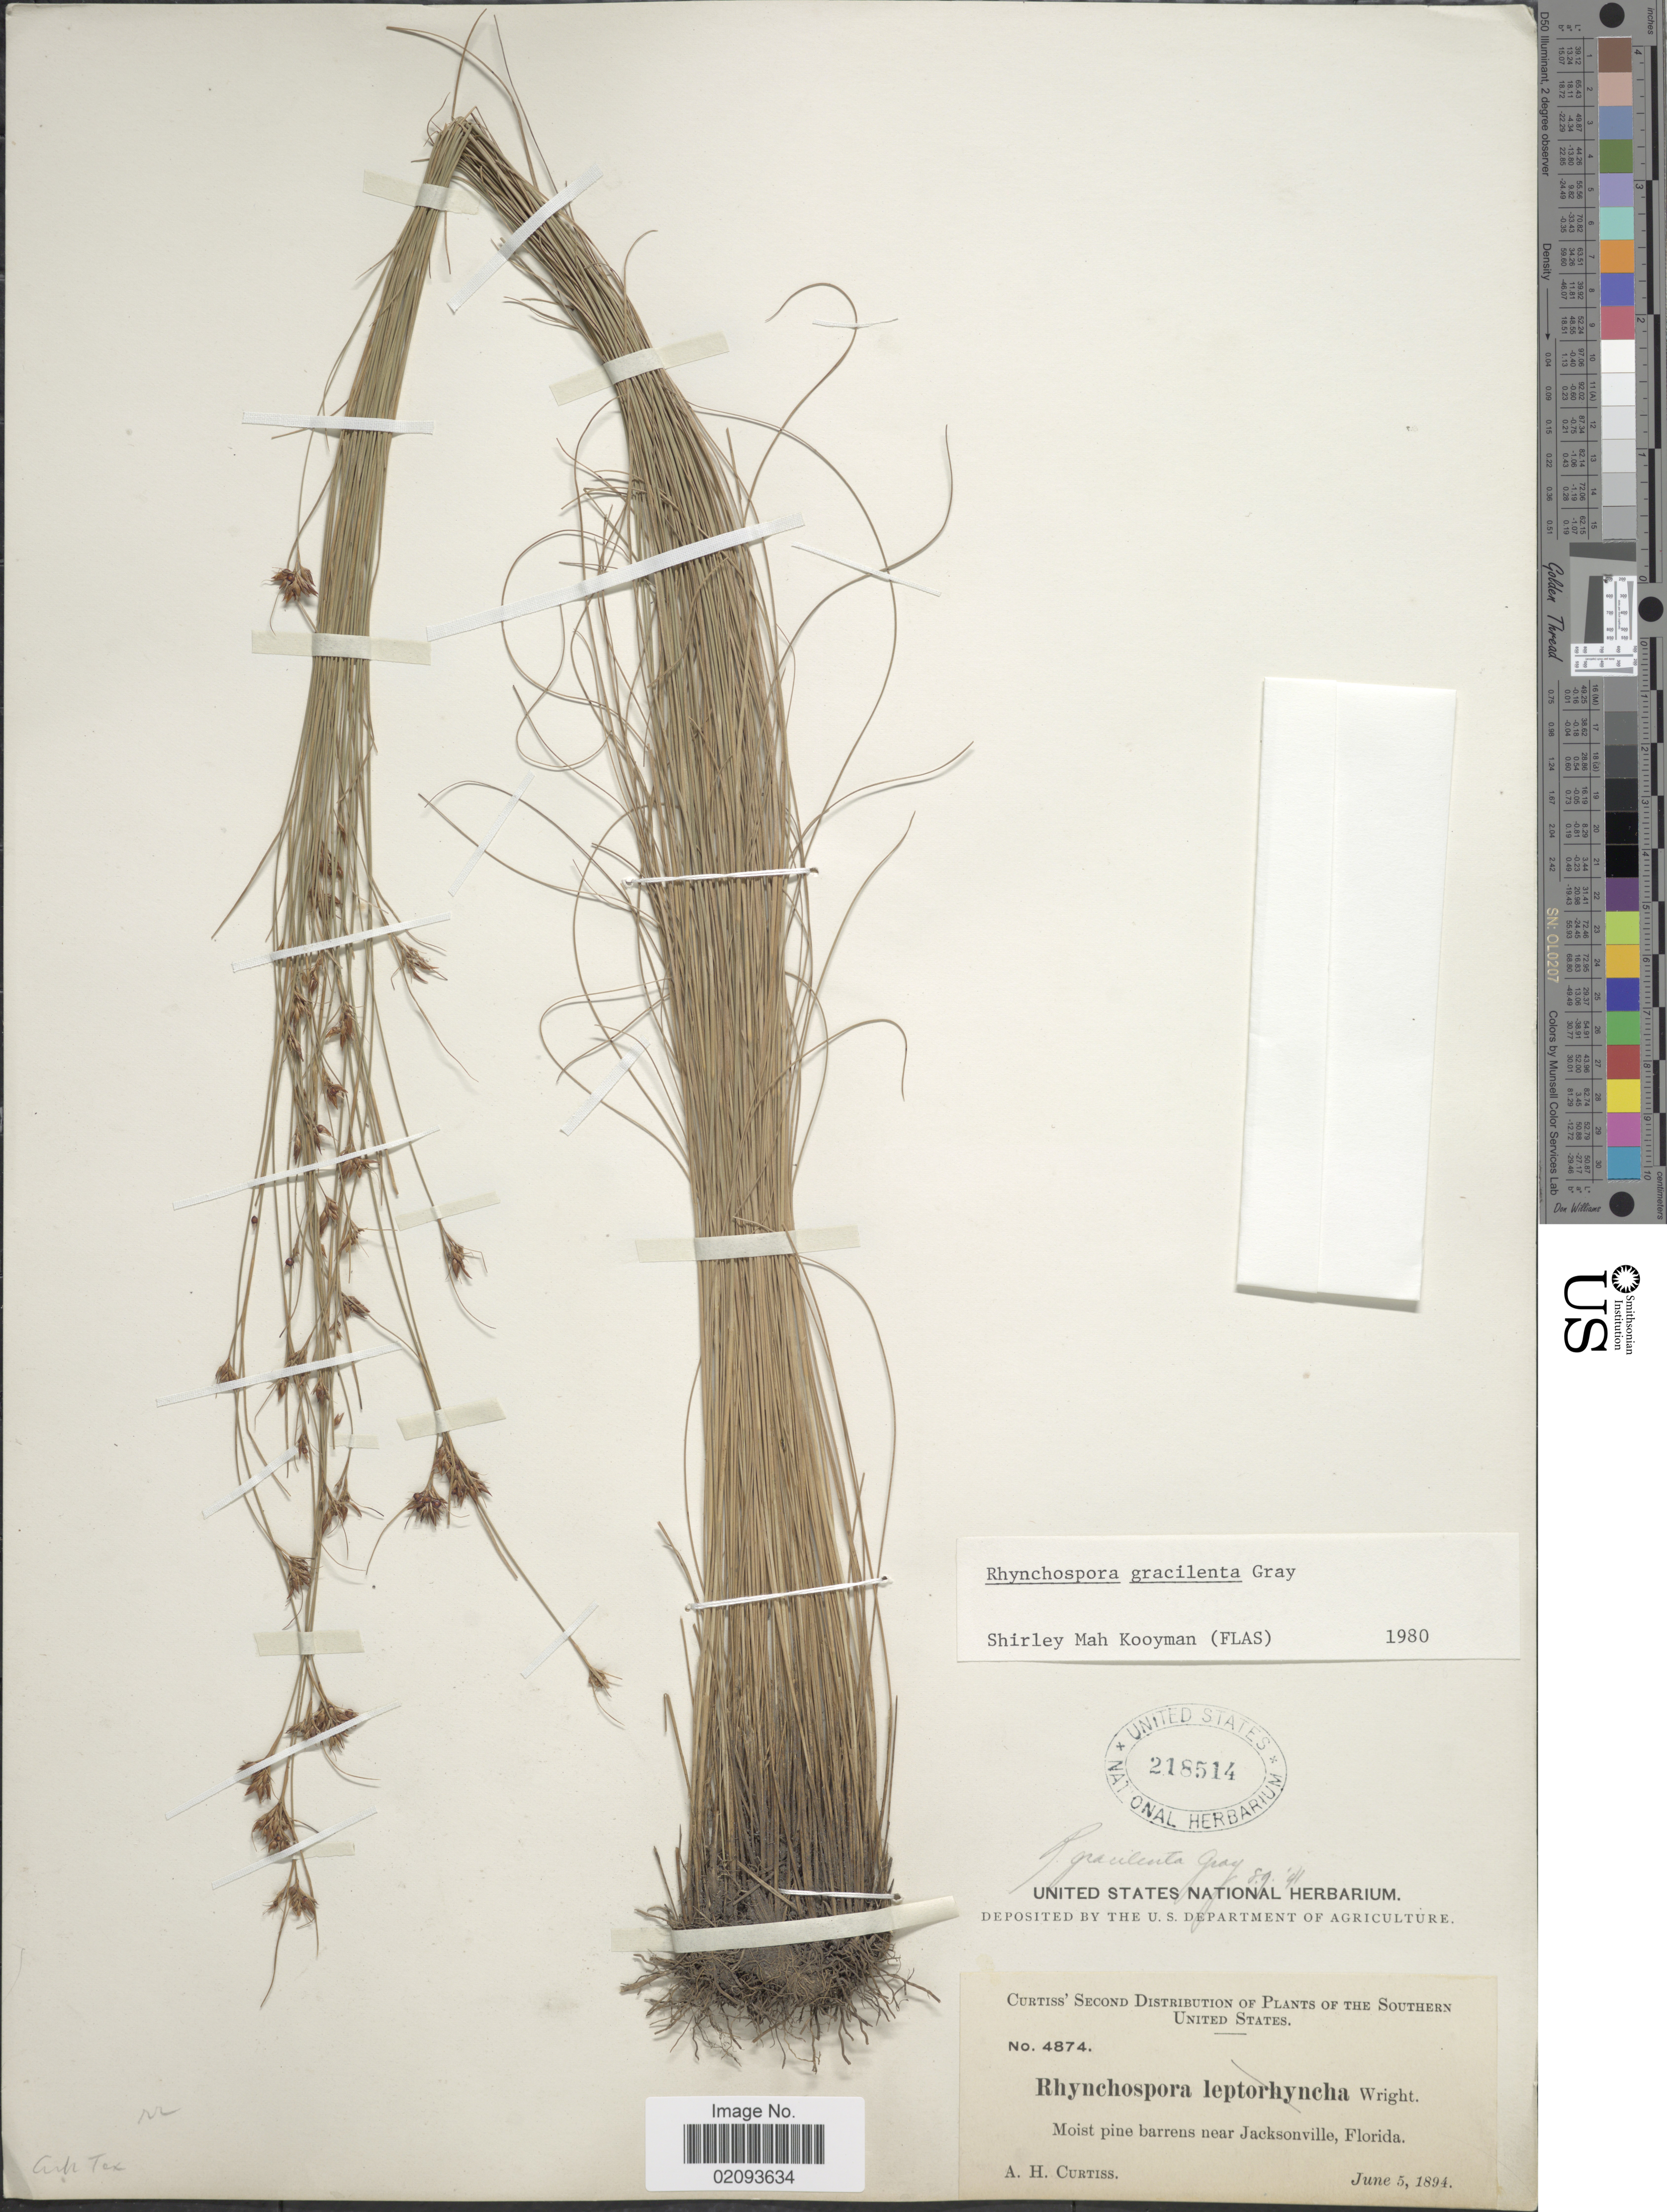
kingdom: Plantae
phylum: Tracheophyta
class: Liliopsida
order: Poales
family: Cyperaceae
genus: Rhynchospora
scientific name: Rhynchospora gracilenta A. Gray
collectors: A. H. Curtiss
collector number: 4874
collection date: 1894-06-05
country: United States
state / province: Florida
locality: Moist pine barrens near Jacksonville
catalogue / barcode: US 218514